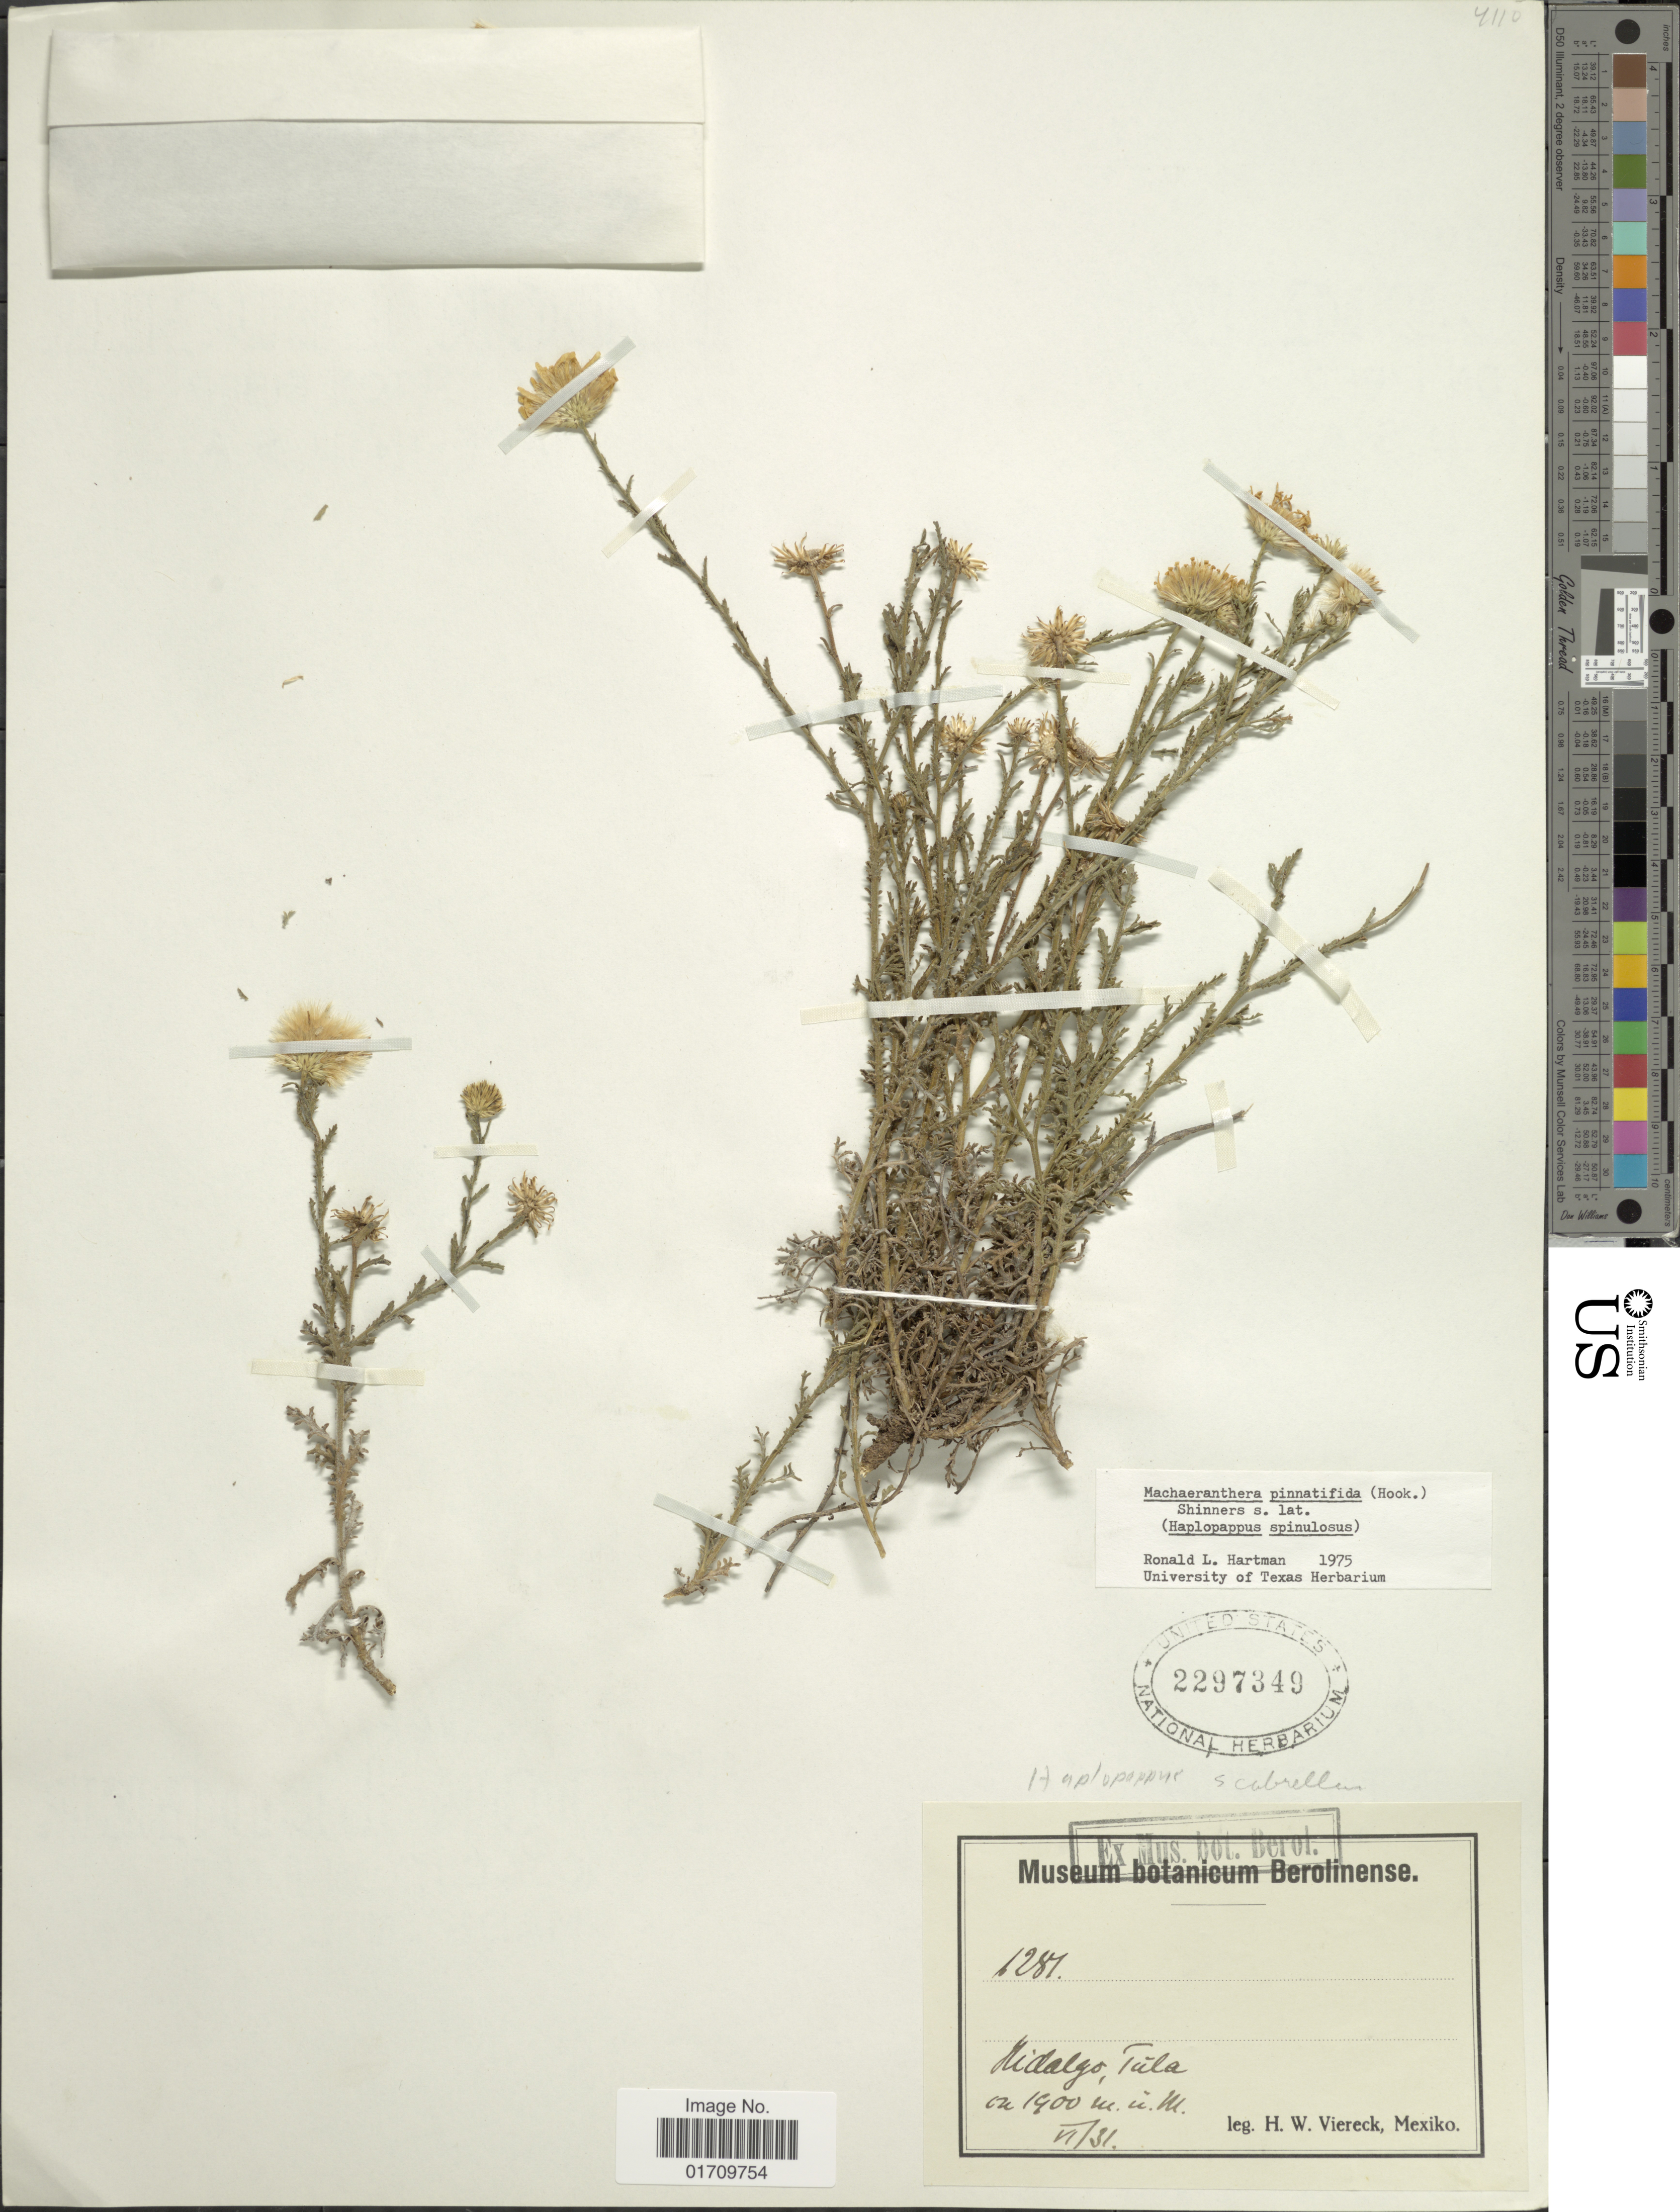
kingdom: Plantae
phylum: Tracheophyta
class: Magnoliopsida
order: Asterales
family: Asteraceae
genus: Machaeranthera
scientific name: Machaeranthera pinnatifida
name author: (Hook.) Shinners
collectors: H. W. Viereck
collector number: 1287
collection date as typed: Transcribed d/m/y: /6/31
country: Mexico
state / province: Hidalgo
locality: Tula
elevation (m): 1900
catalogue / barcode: US 2297349